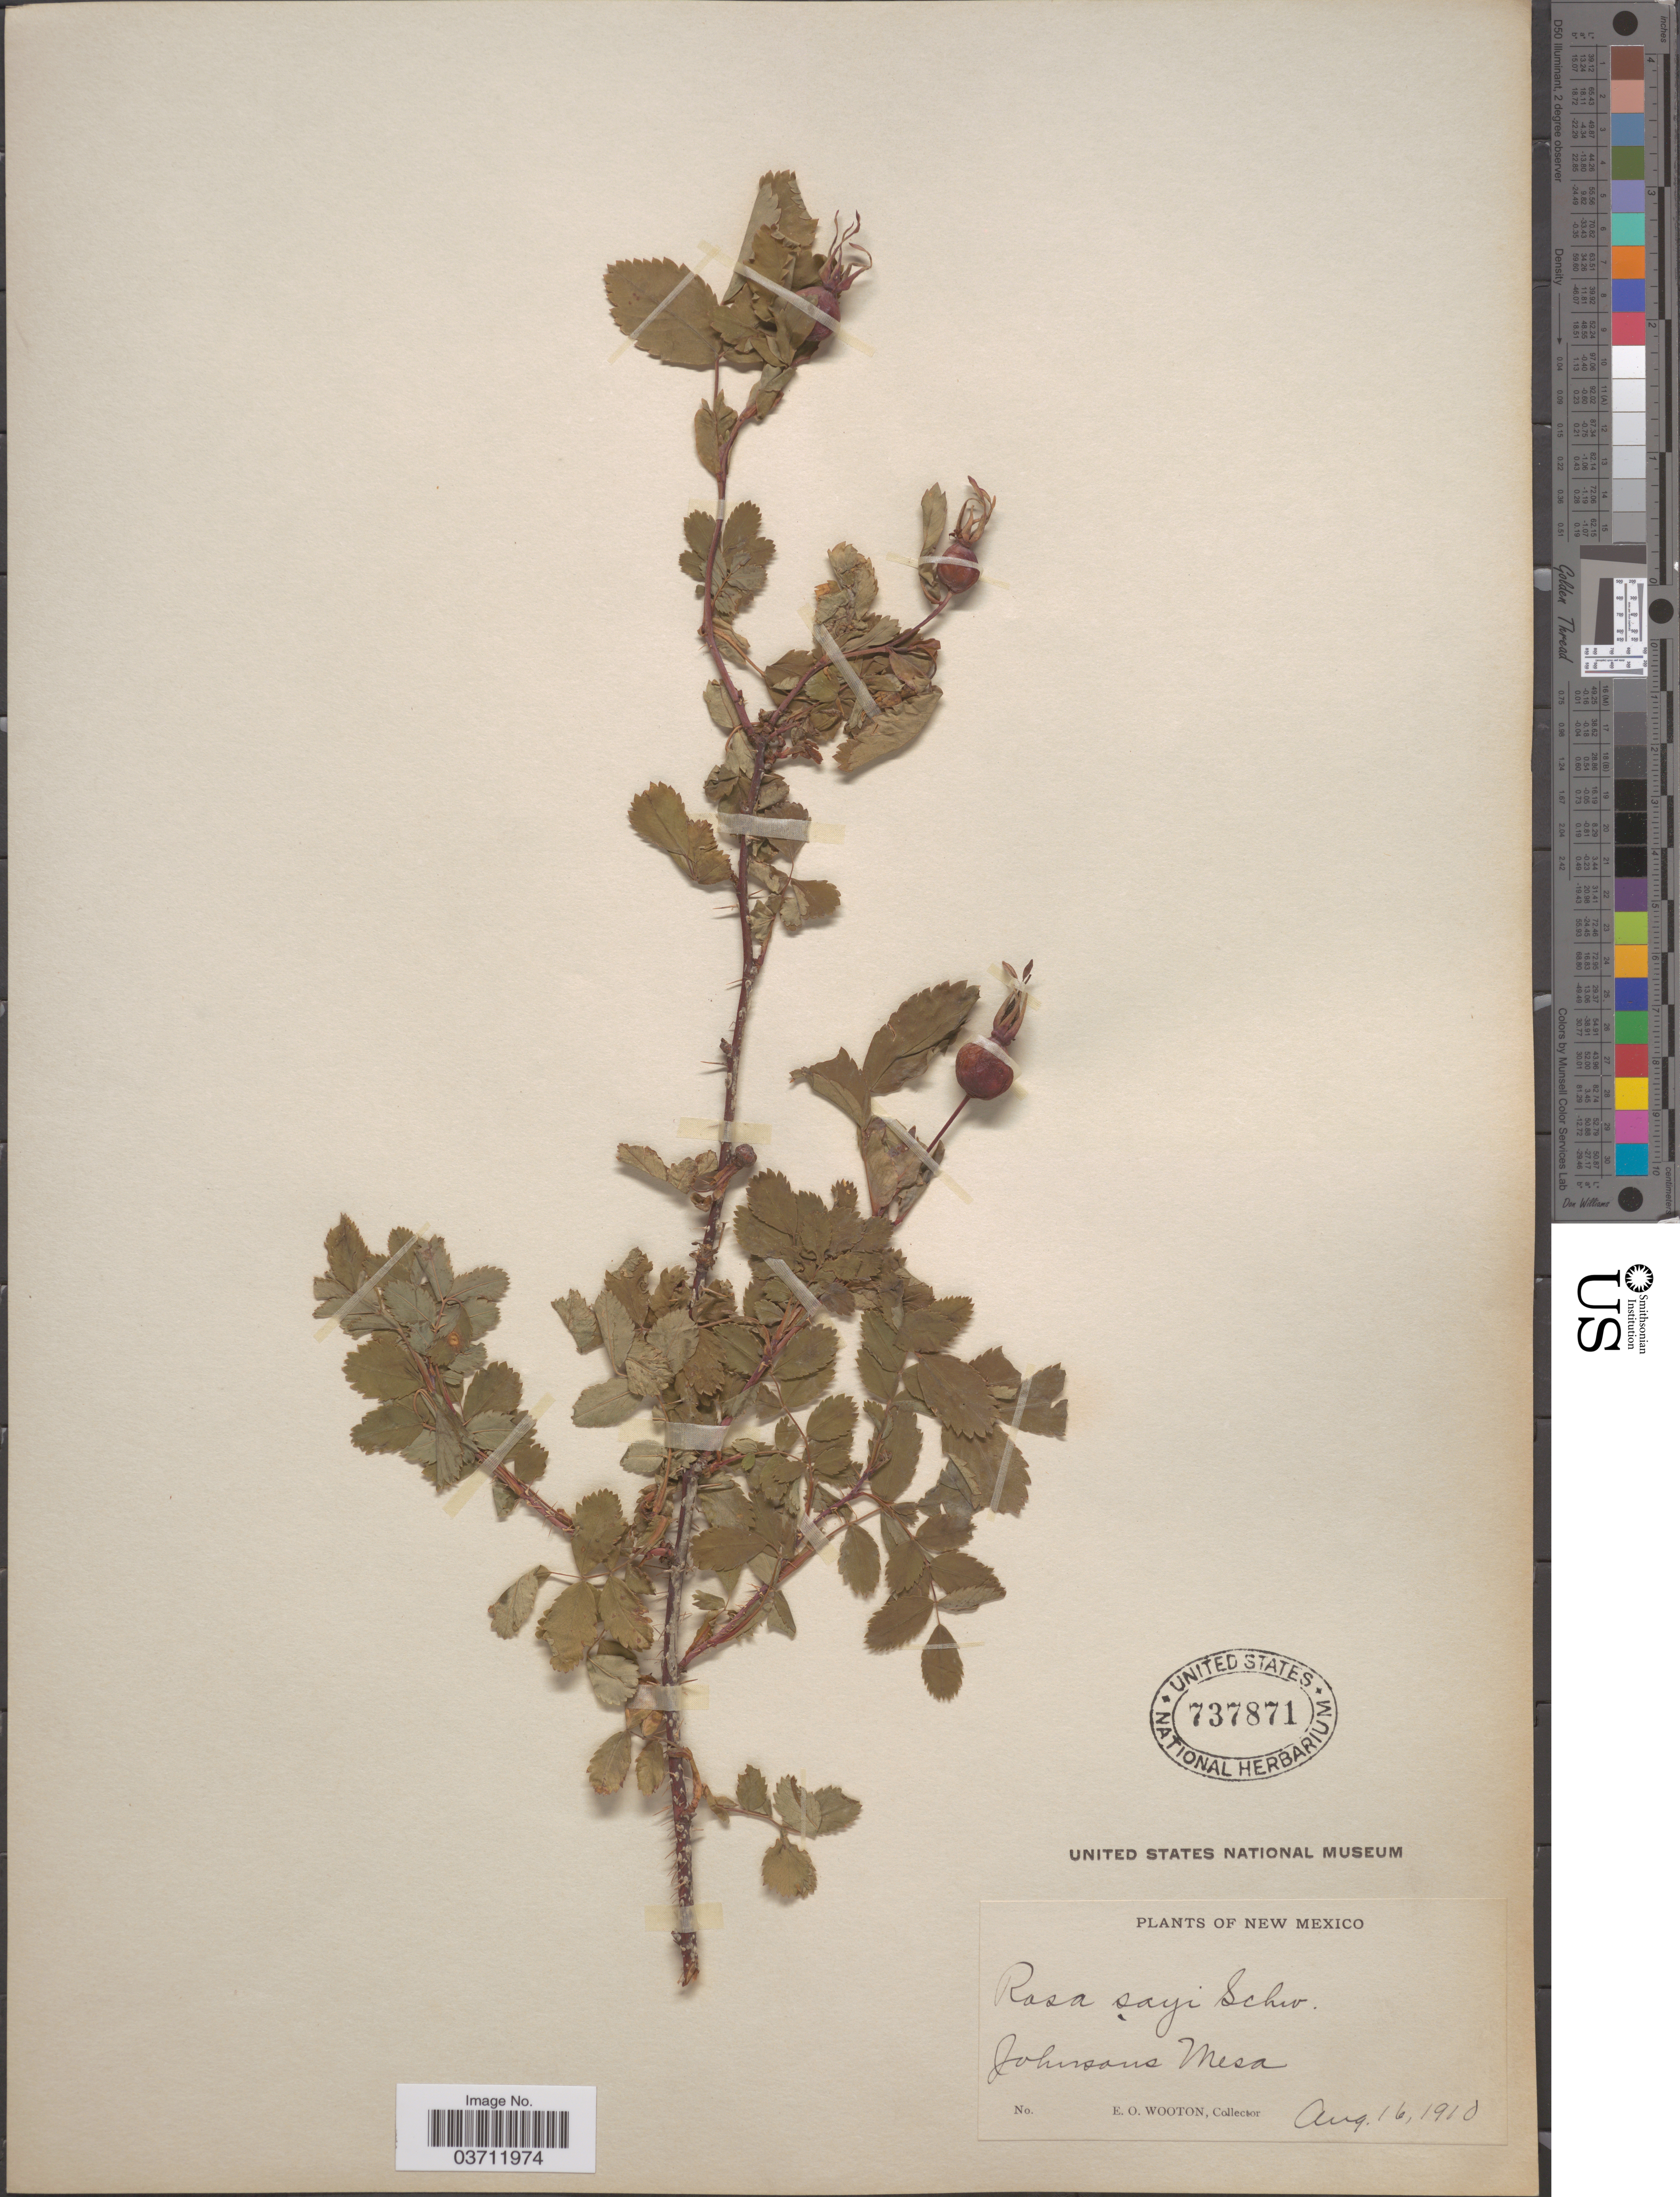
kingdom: Plantae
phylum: Tracheophyta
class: Magnoliopsida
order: Rosales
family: Rosaceae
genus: Rosa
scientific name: Rosa sayi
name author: Schwein.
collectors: E. O. Wooton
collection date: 1910-08-16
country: United States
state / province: New Mexico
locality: Johnsons Mesa.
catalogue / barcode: US 737871